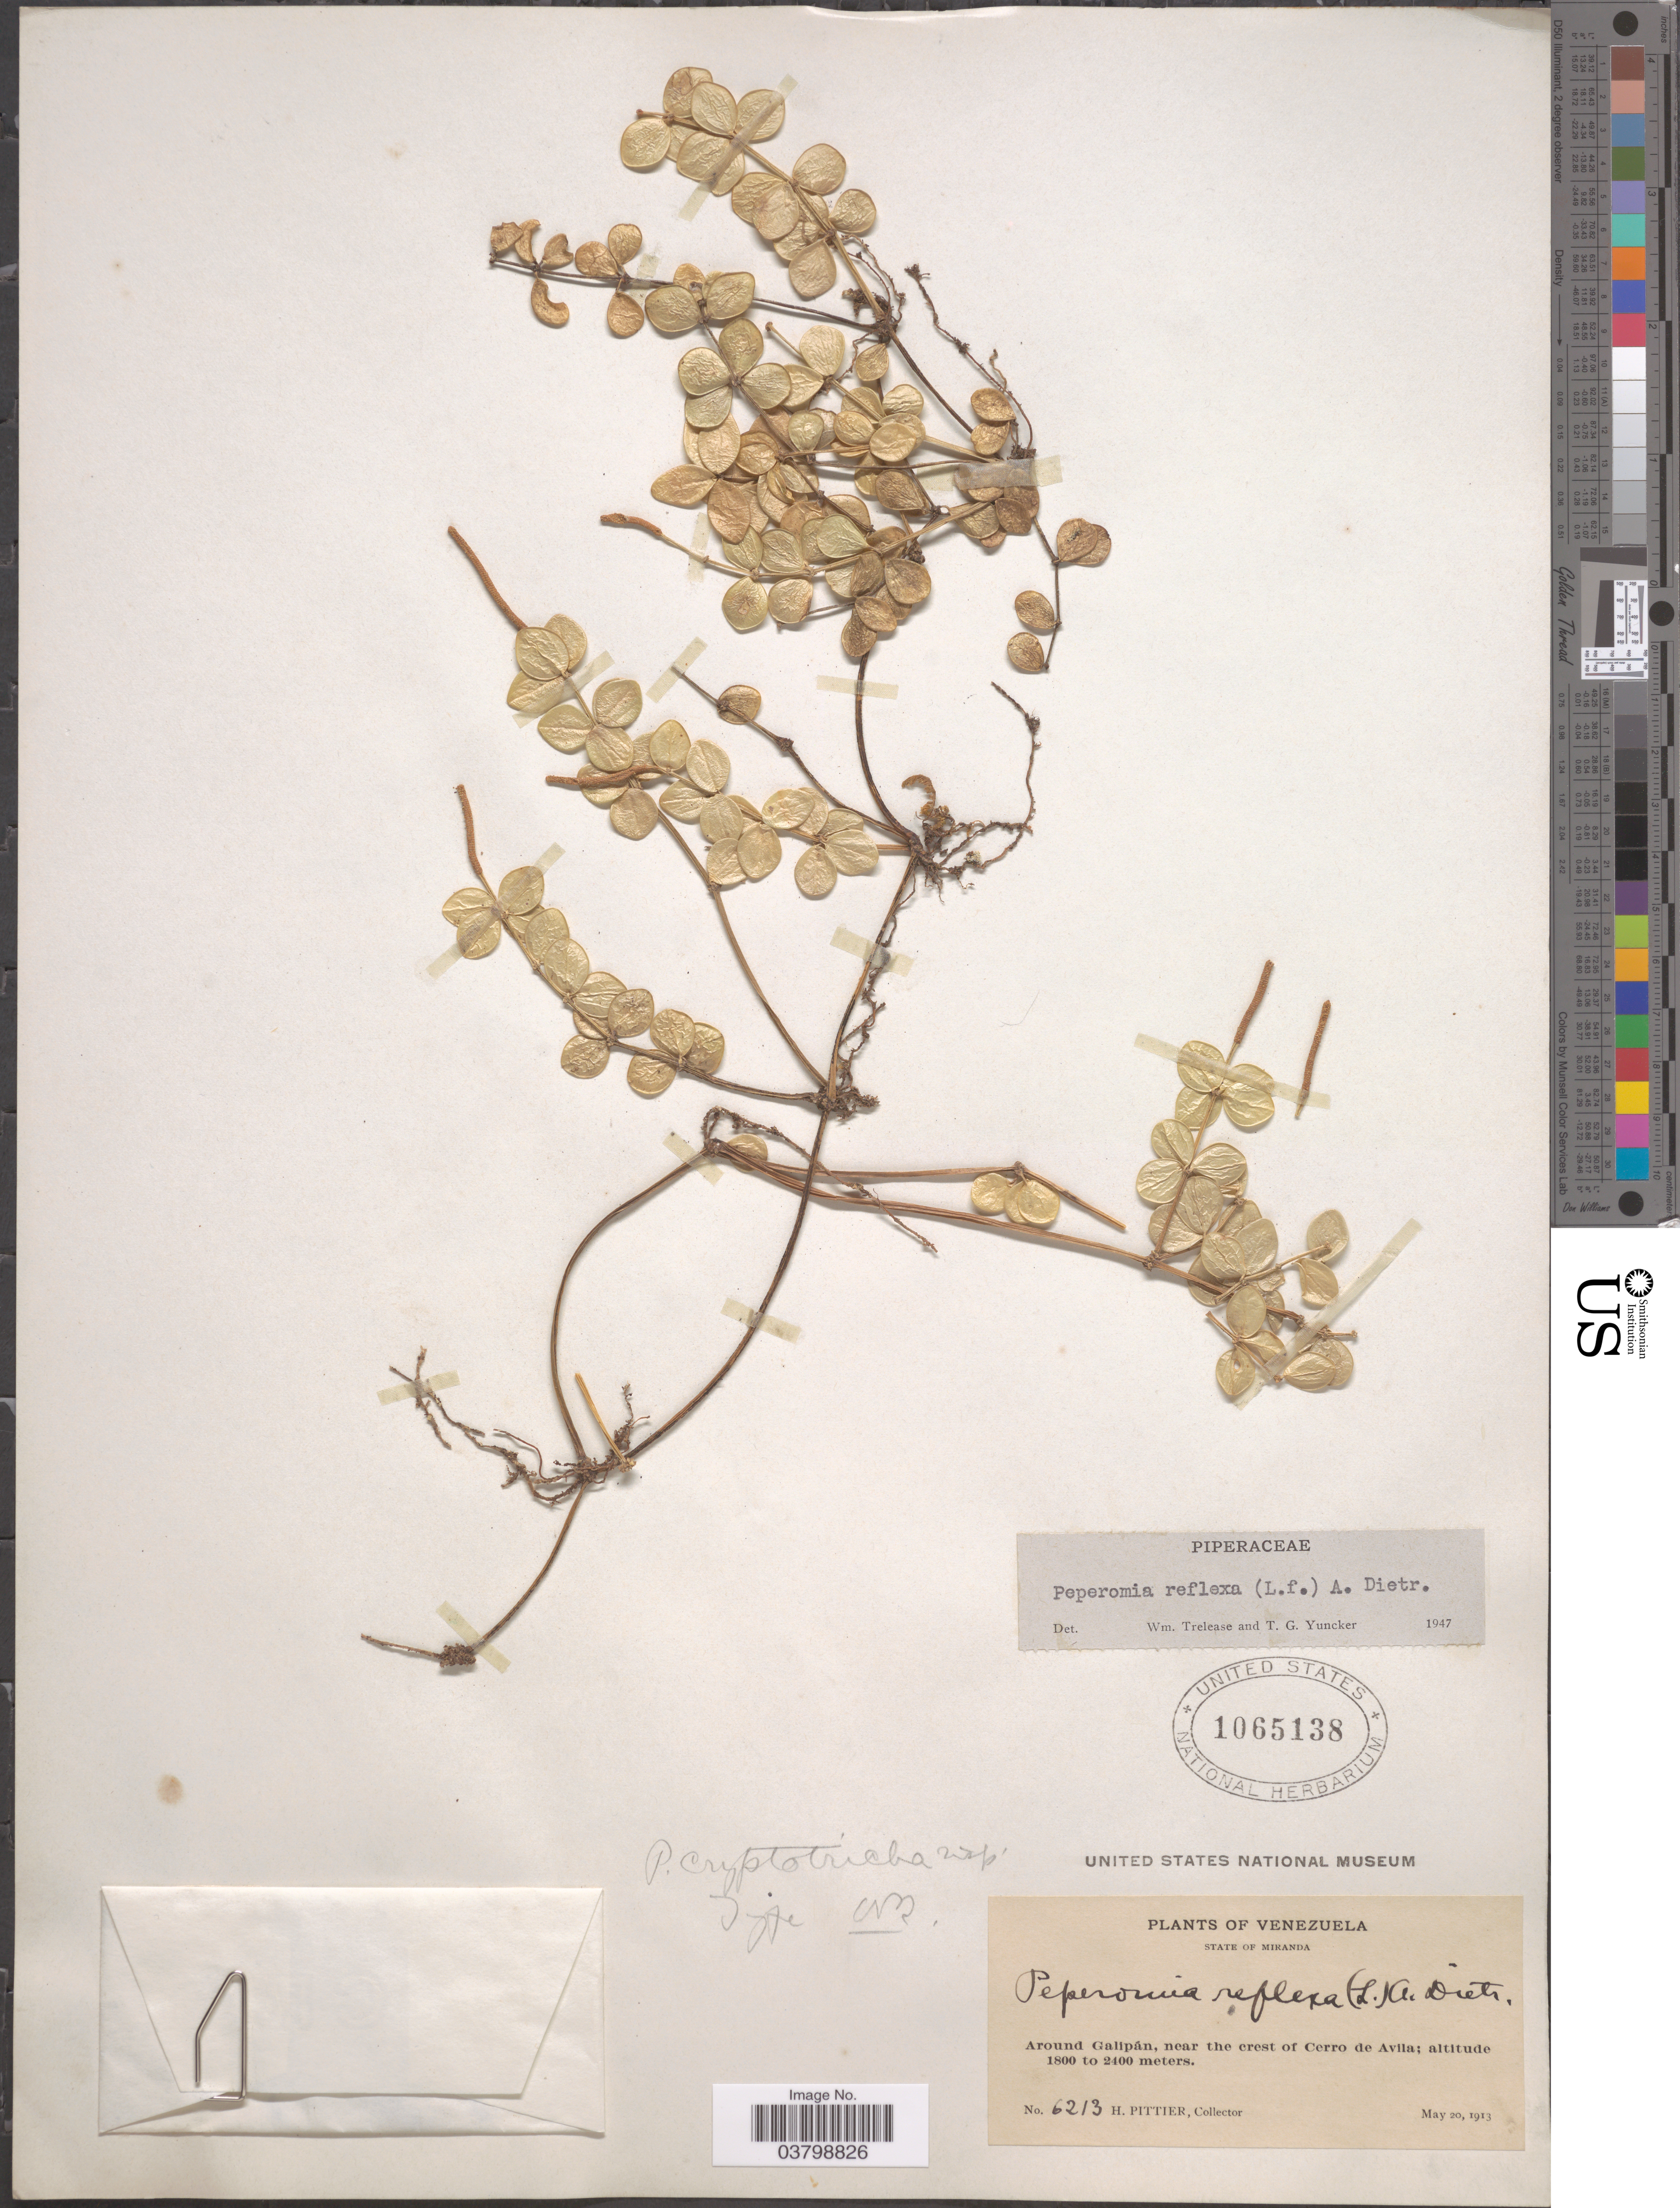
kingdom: Plantae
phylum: Tracheophyta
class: Magnoliopsida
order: Piperales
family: Piperaceae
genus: Peperomia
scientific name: Peperomia tetraphylla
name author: (G. Forst.) Hook. & Arn.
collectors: H. F. Pittier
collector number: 6213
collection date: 1913-05-20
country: Venezuela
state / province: Miranda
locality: Around Galipán, near the crest of Cerro de Avila.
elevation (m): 1800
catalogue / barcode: US 1065138